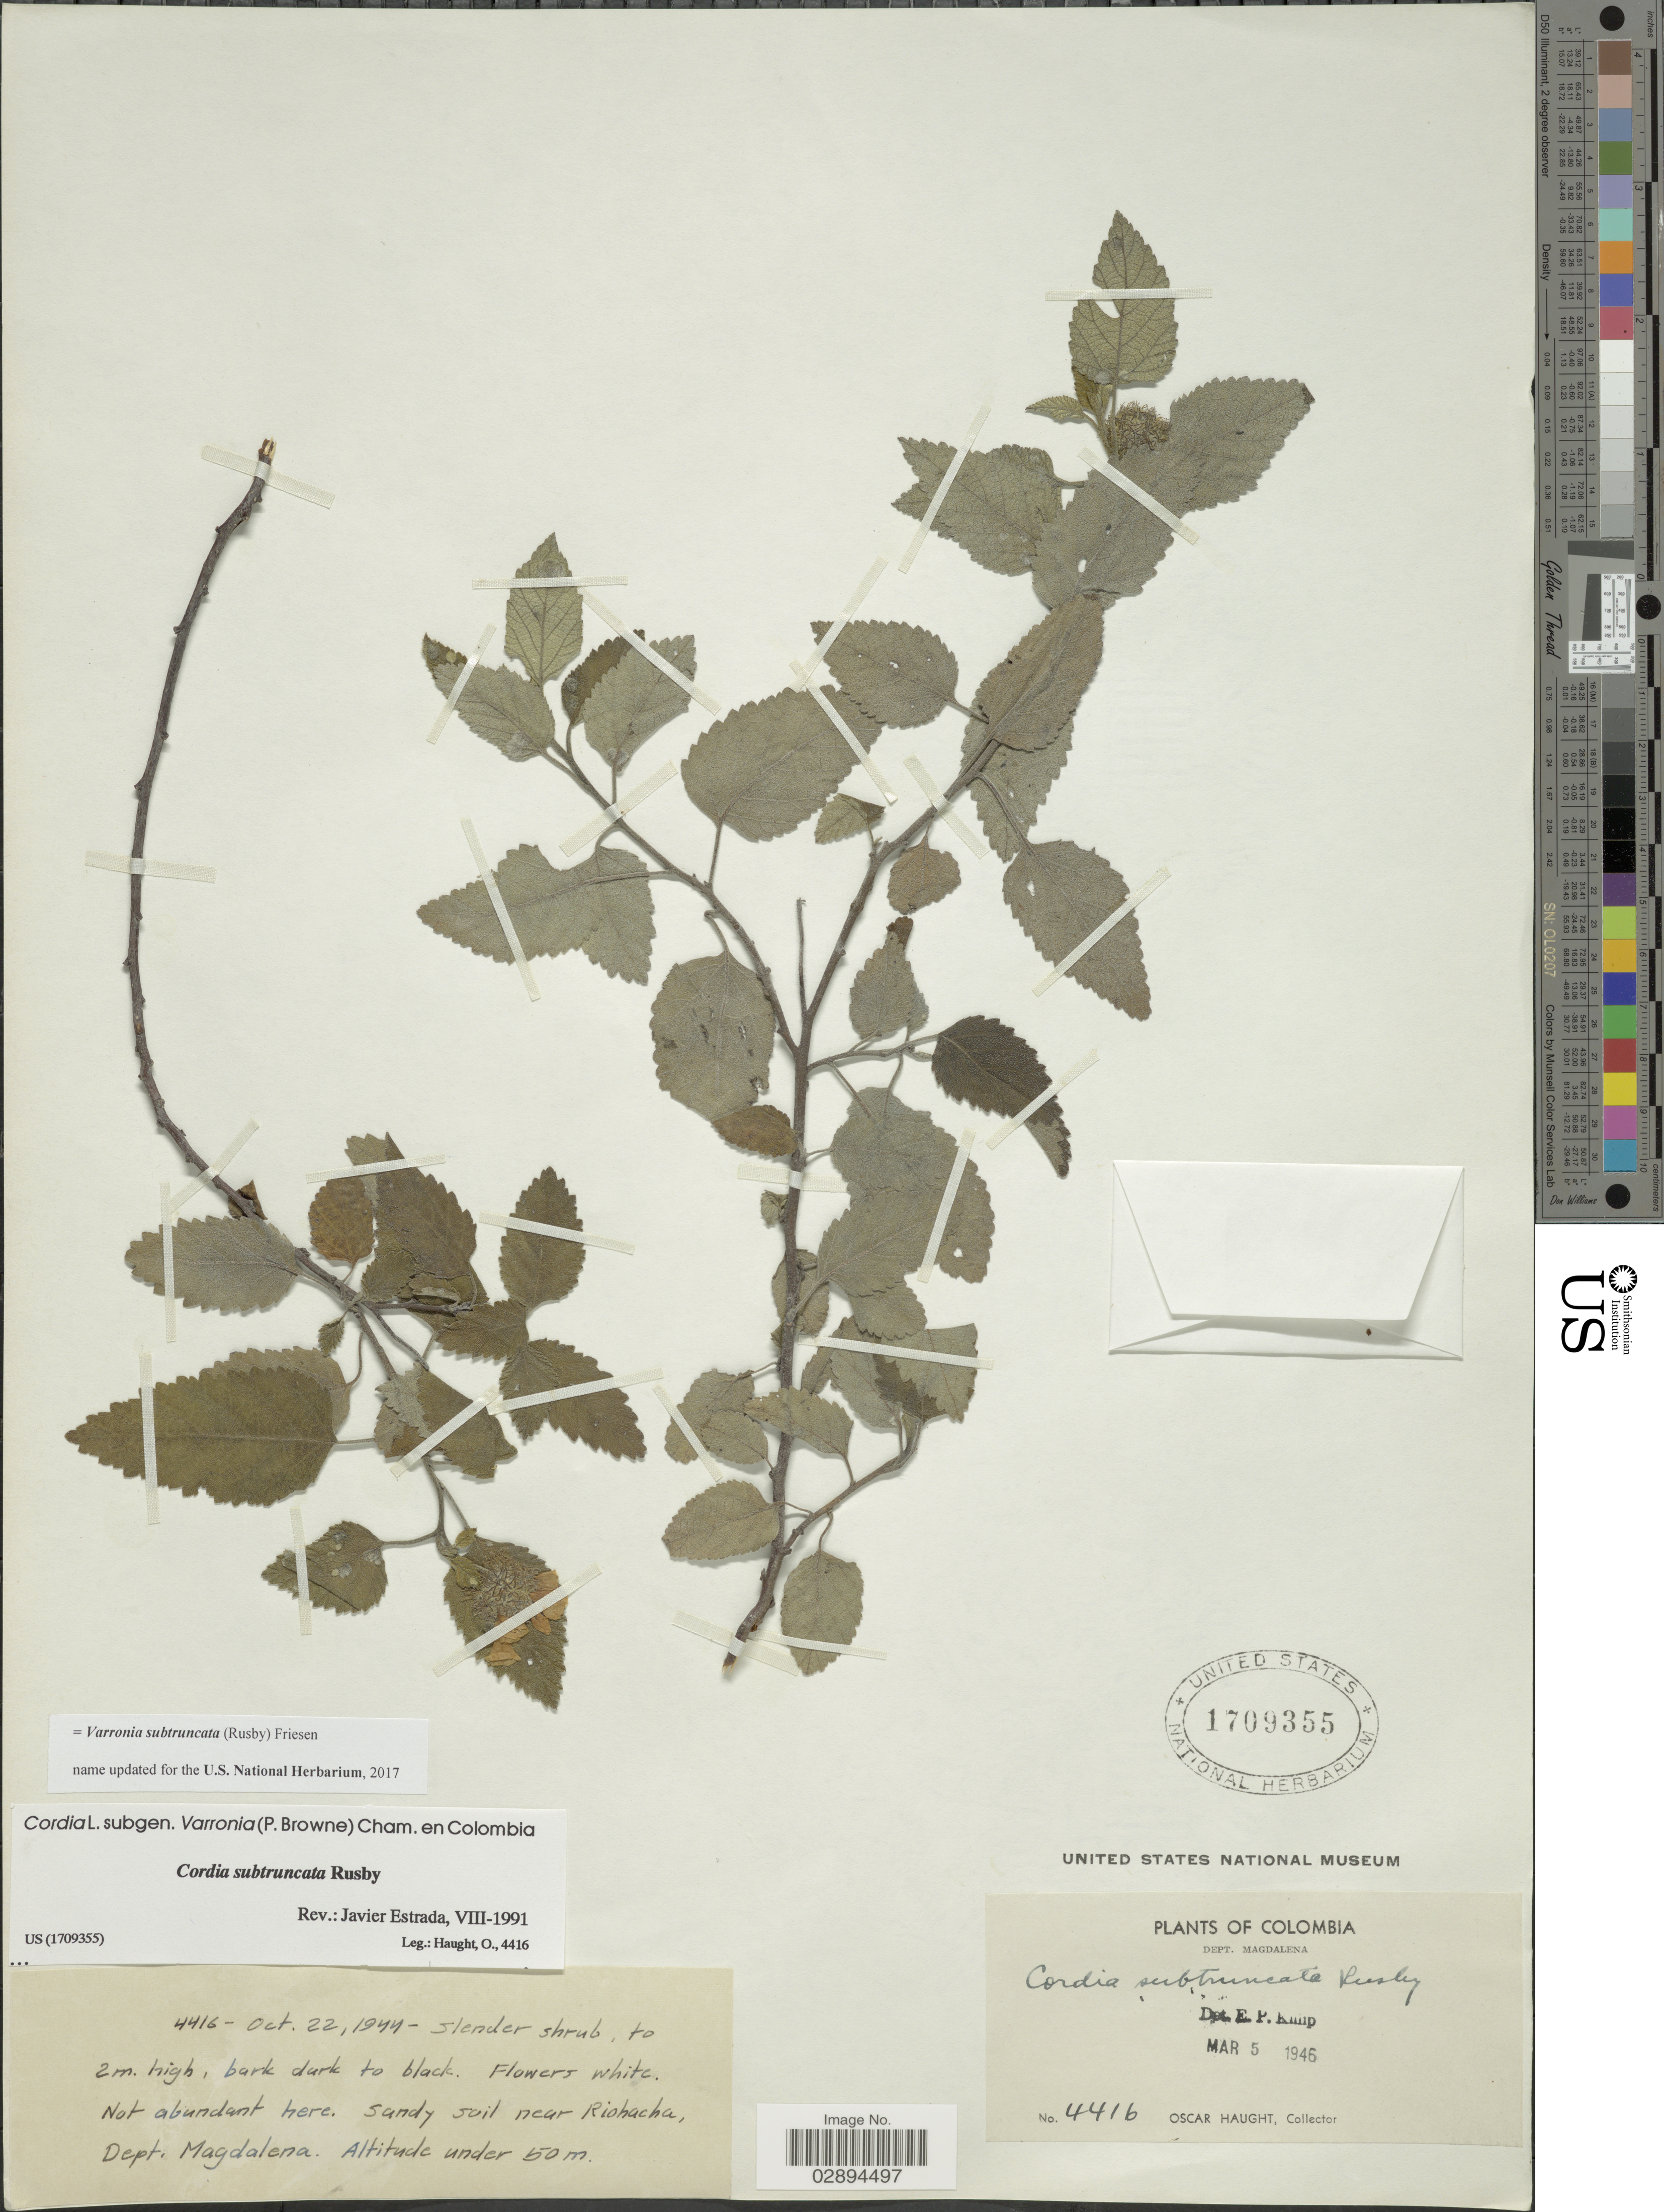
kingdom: Plantae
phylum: Tracheophyta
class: Magnoliopsida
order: Boraginales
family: Cordiaceae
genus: Varronia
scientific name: Varronia subtruncata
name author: (Rusby) Friesen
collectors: O. L. Haught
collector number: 4416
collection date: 1944-10-22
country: Colombia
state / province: Magdalena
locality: Sandy soil near Riohacha, Dept. Magdalena.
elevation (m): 50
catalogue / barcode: US 1709355